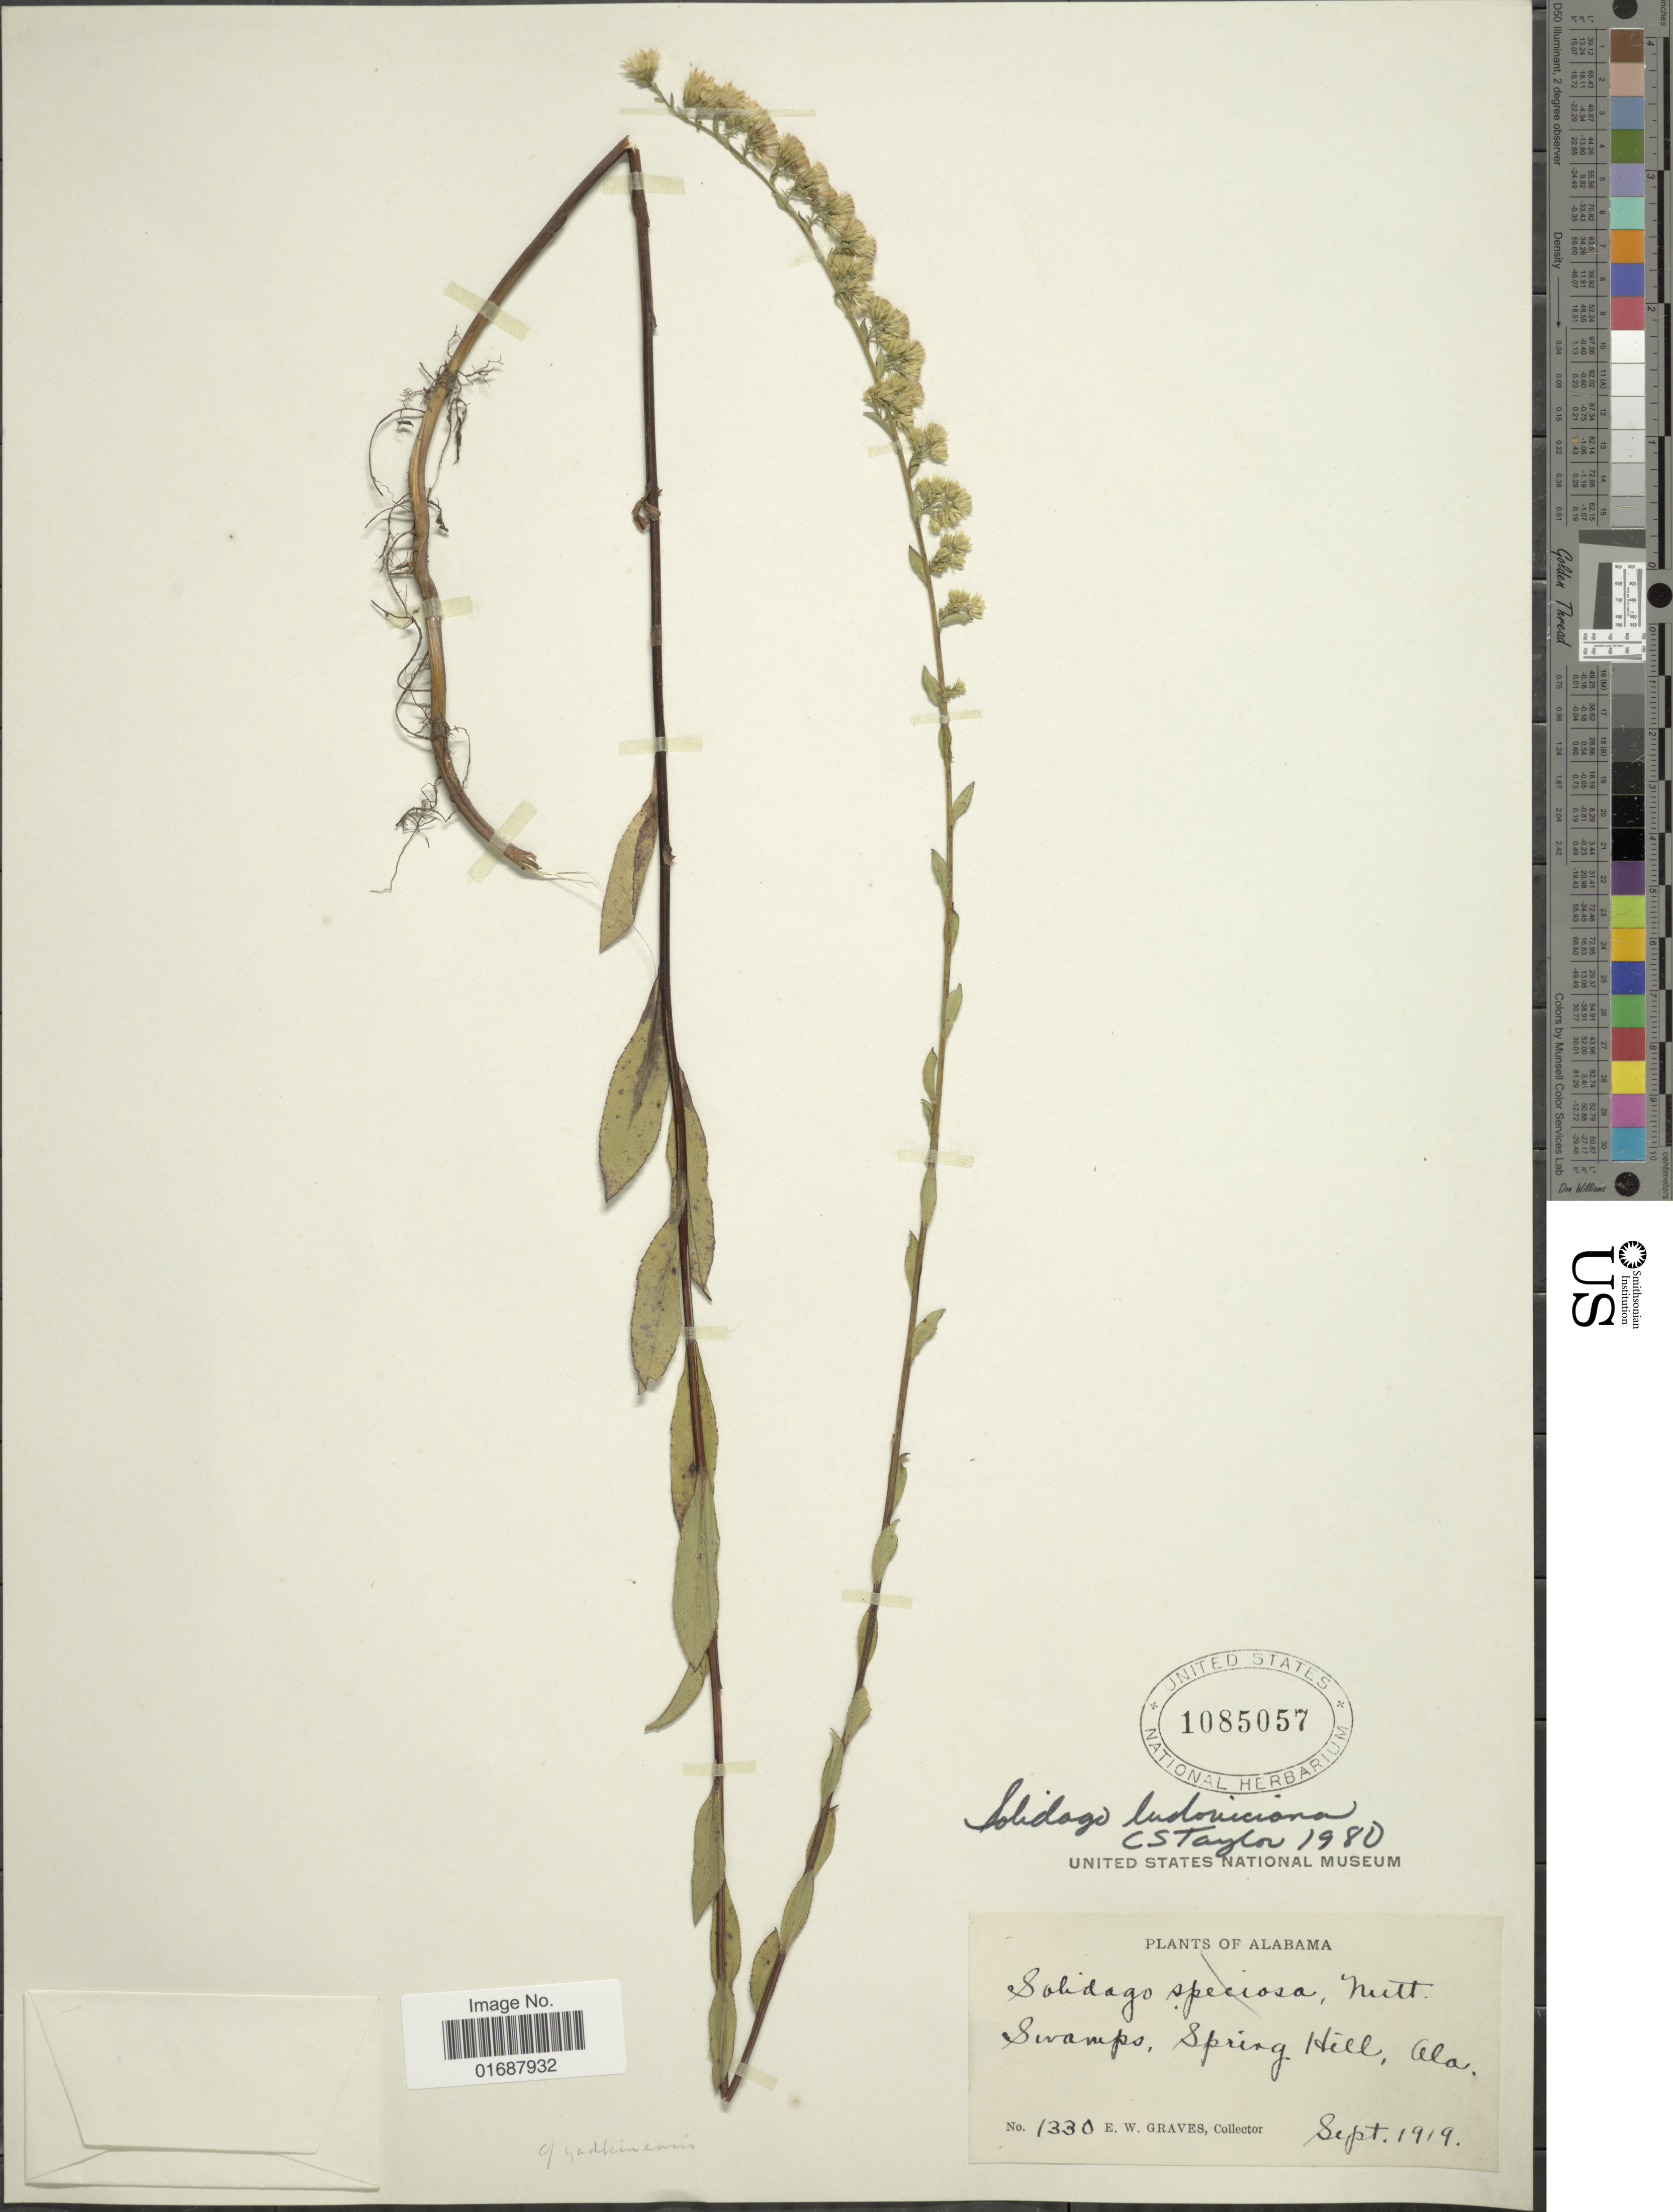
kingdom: Plantae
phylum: Tracheophyta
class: Magnoliopsida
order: Asterales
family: Asteraceae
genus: Solidago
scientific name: Solidago ludoviciana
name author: (A. Gray) Small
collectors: E. Graves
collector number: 1330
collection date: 1919-09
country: United States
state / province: Alabama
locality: Swamps, Spring Hill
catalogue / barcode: US 1085057